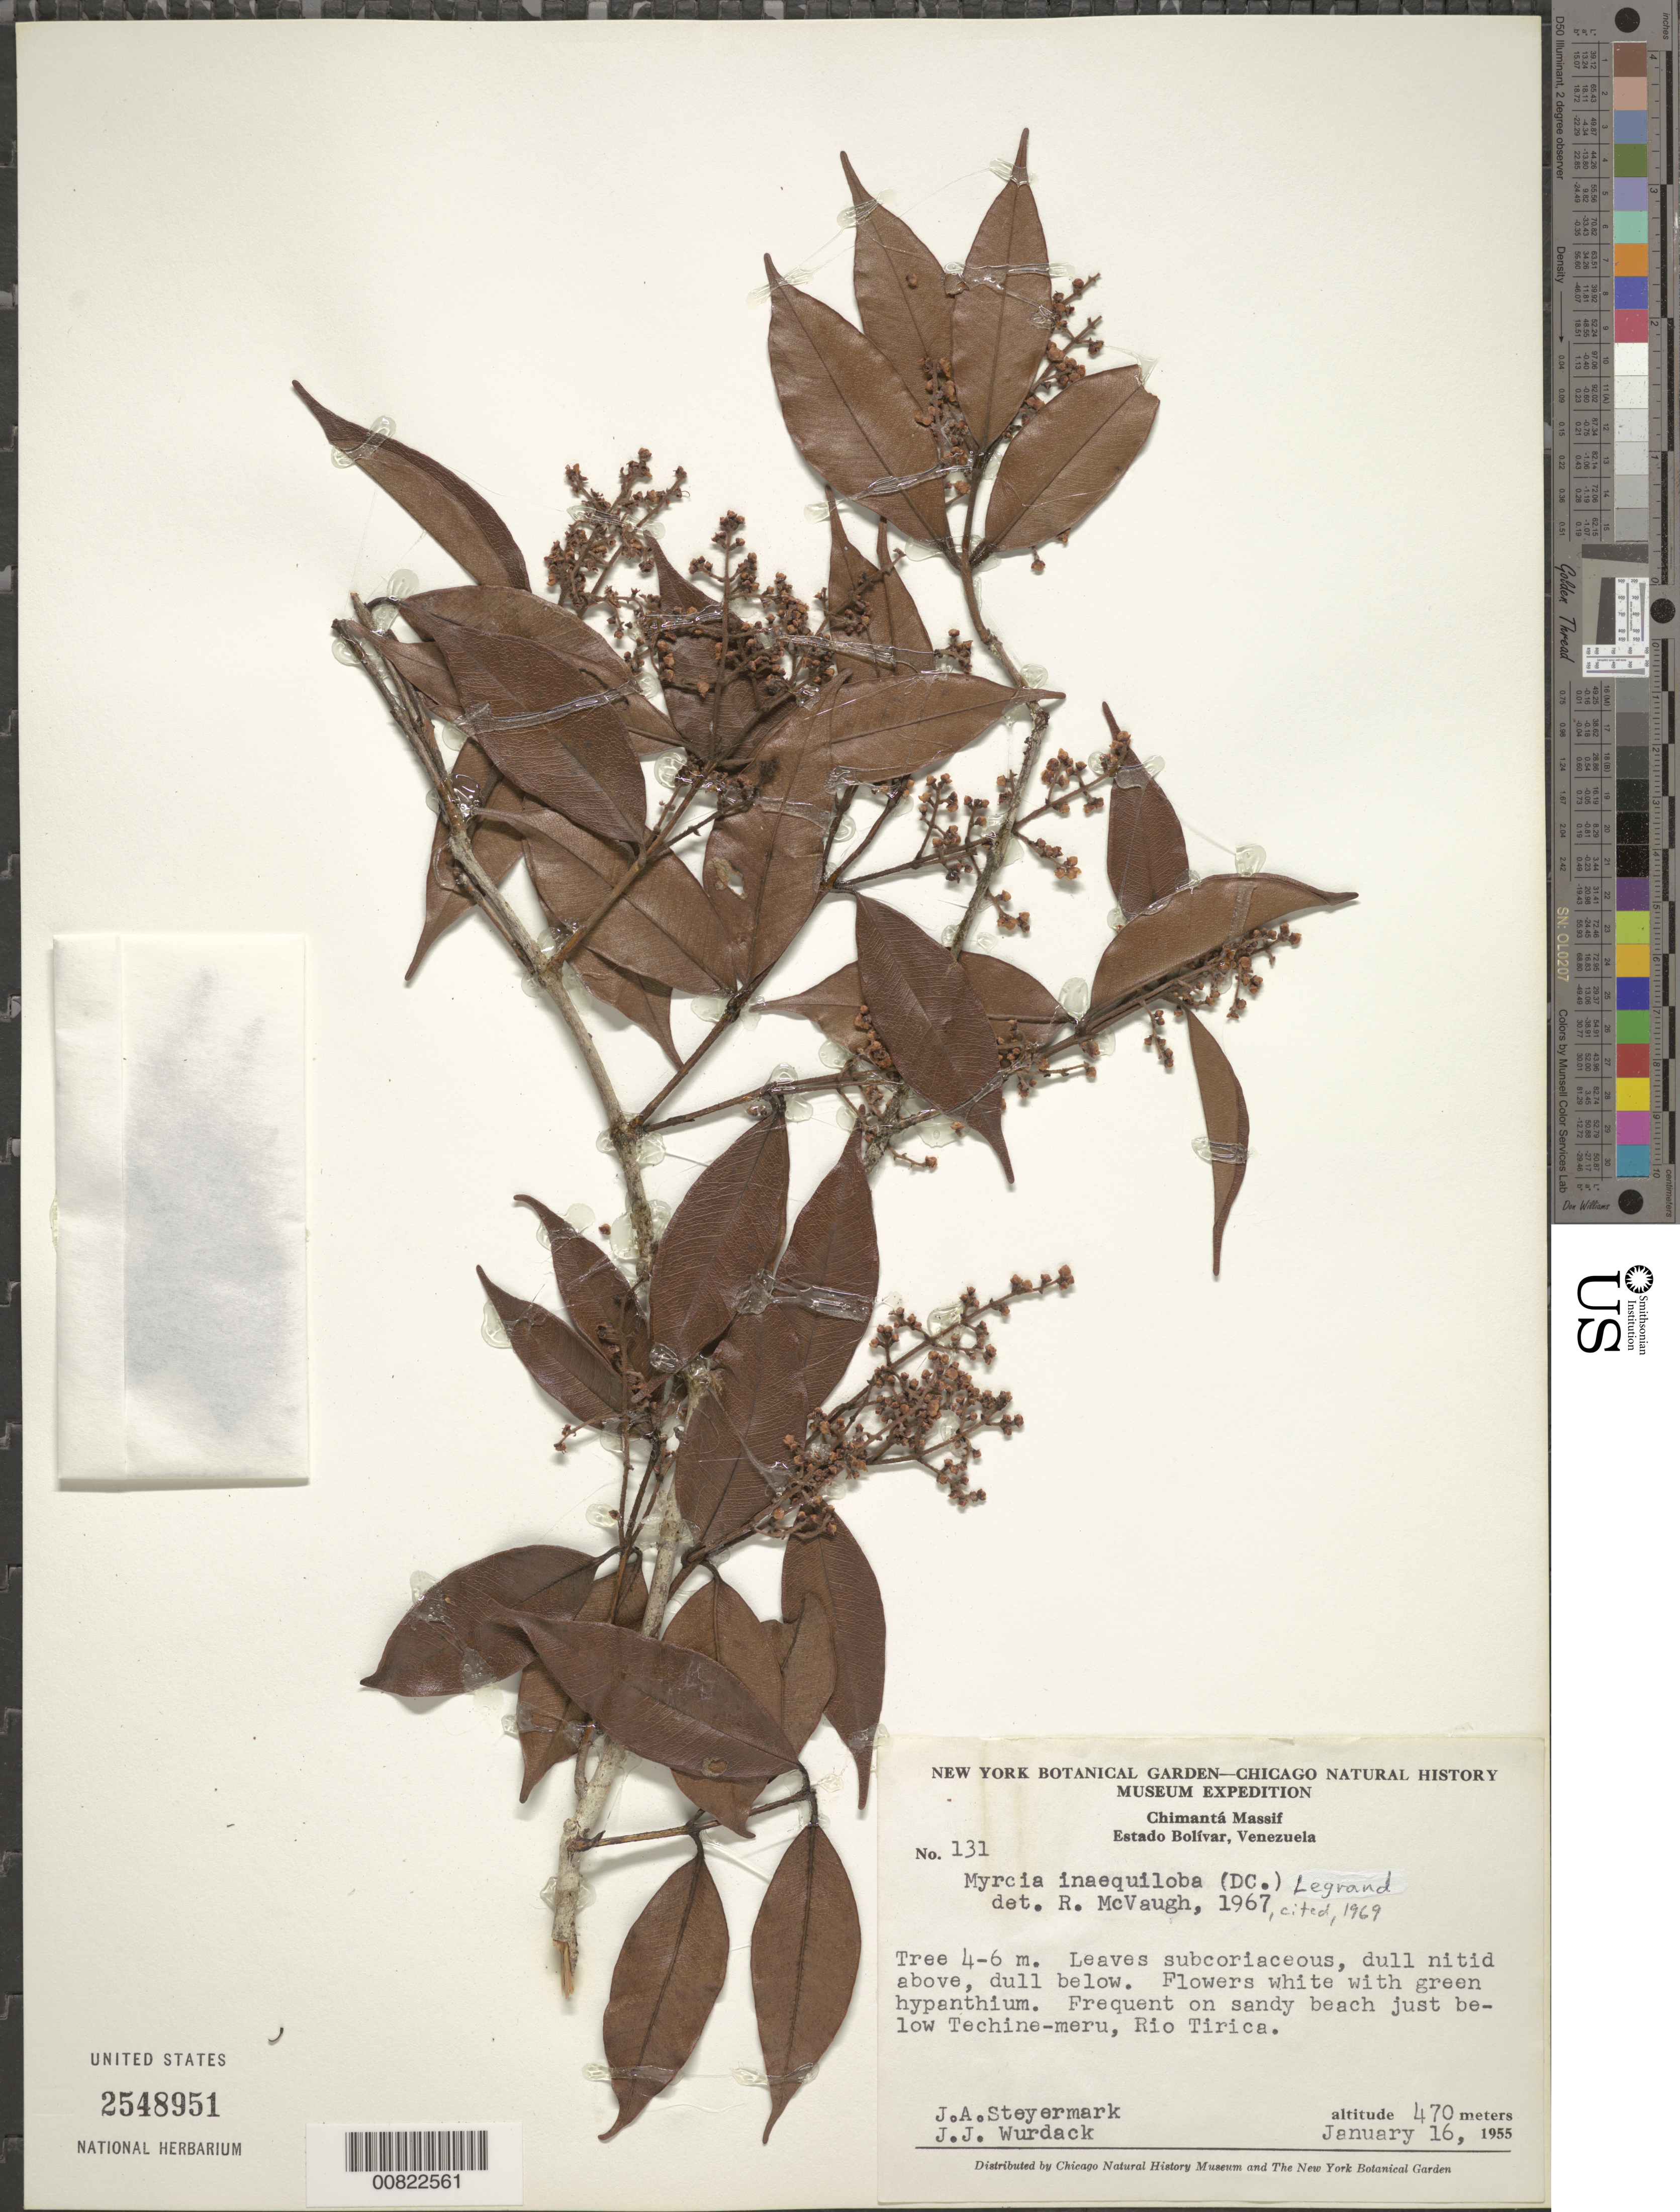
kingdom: Plantae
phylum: Tracheophyta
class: Magnoliopsida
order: Myrtales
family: Myrtaceae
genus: Myrcia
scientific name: Myrcia inaequiloba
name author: (DC.) D. Legrand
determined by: McVaugh, R.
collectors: J. Steyermark & J. J. Wurdack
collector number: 55 131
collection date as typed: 16-Jan-55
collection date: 1955-01-16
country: Venezuela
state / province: Bolívar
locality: Chimantá Massif, along Río Tirica (Río Aparurén) just above Techiné-merú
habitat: Sandy beach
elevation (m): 470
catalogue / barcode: US 2548951